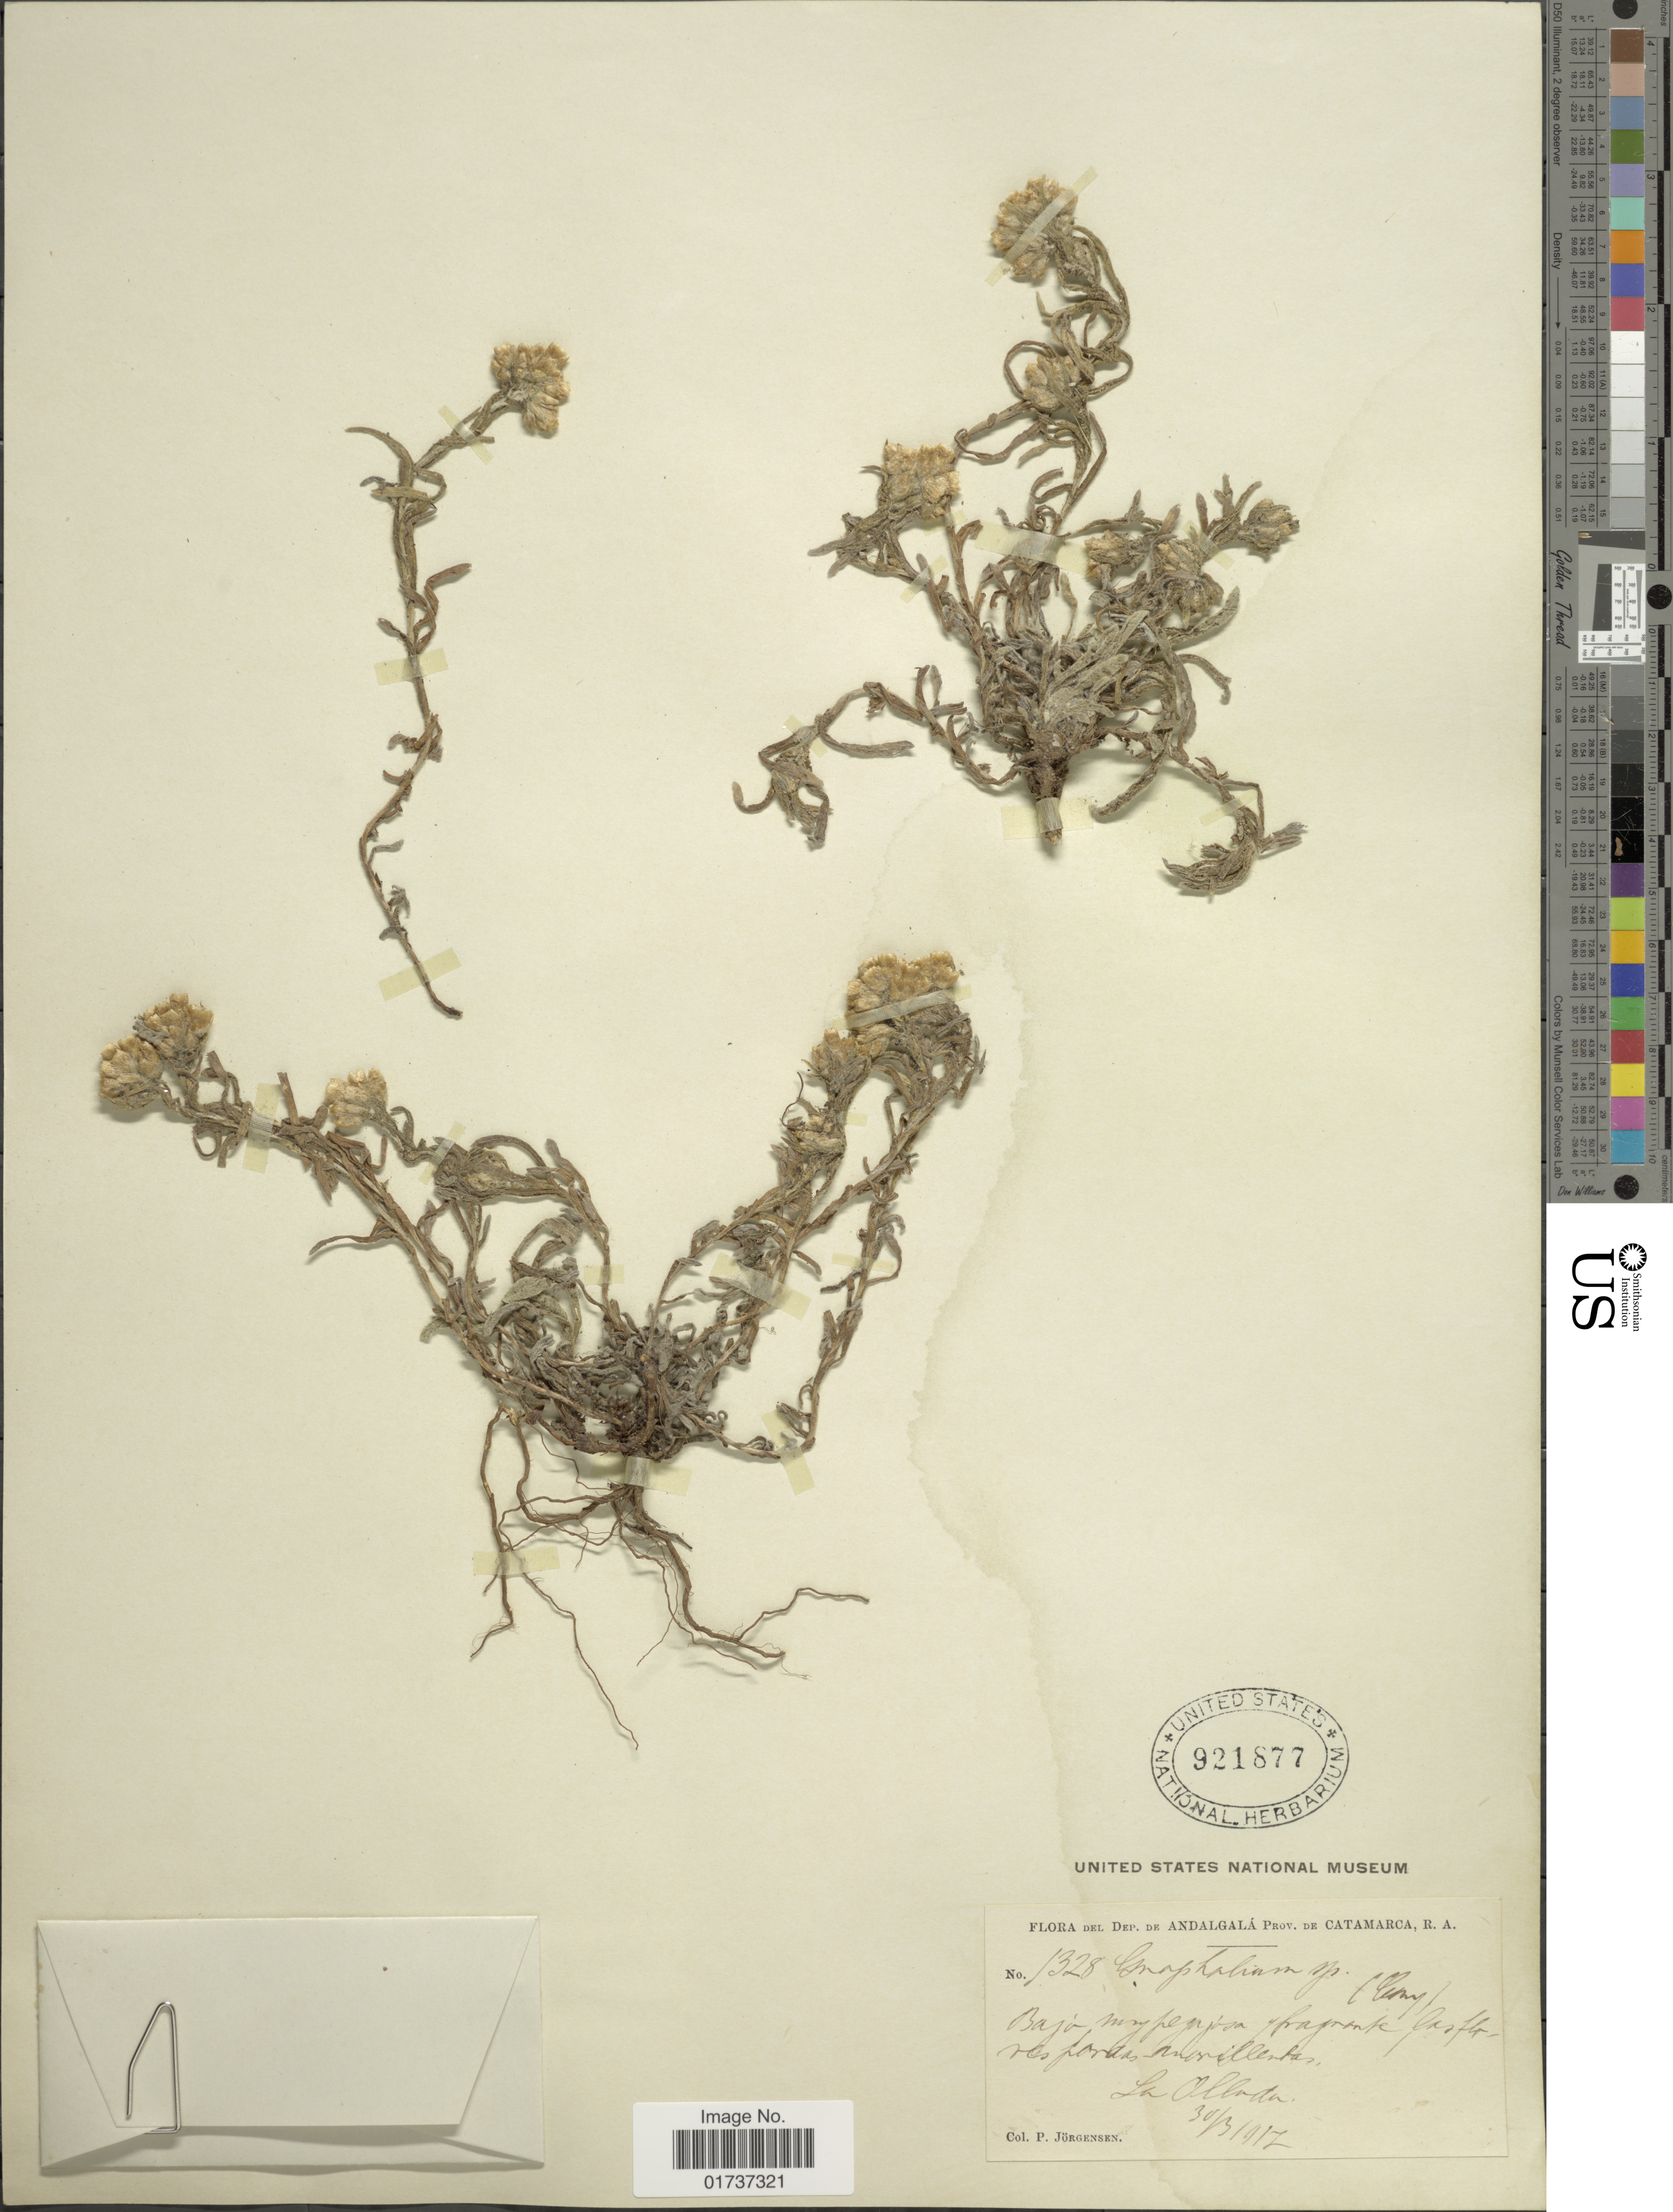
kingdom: Plantae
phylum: Tracheophyta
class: Magnoliopsida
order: Asterales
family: Asteraceae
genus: Gnaphalium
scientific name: Gnaphalium sp.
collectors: P. Jörgensen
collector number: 1328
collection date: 1917-03-30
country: Argentina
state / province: Catamarca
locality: R.A. Dep de Andalgalá, La Ollada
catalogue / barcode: US 921877